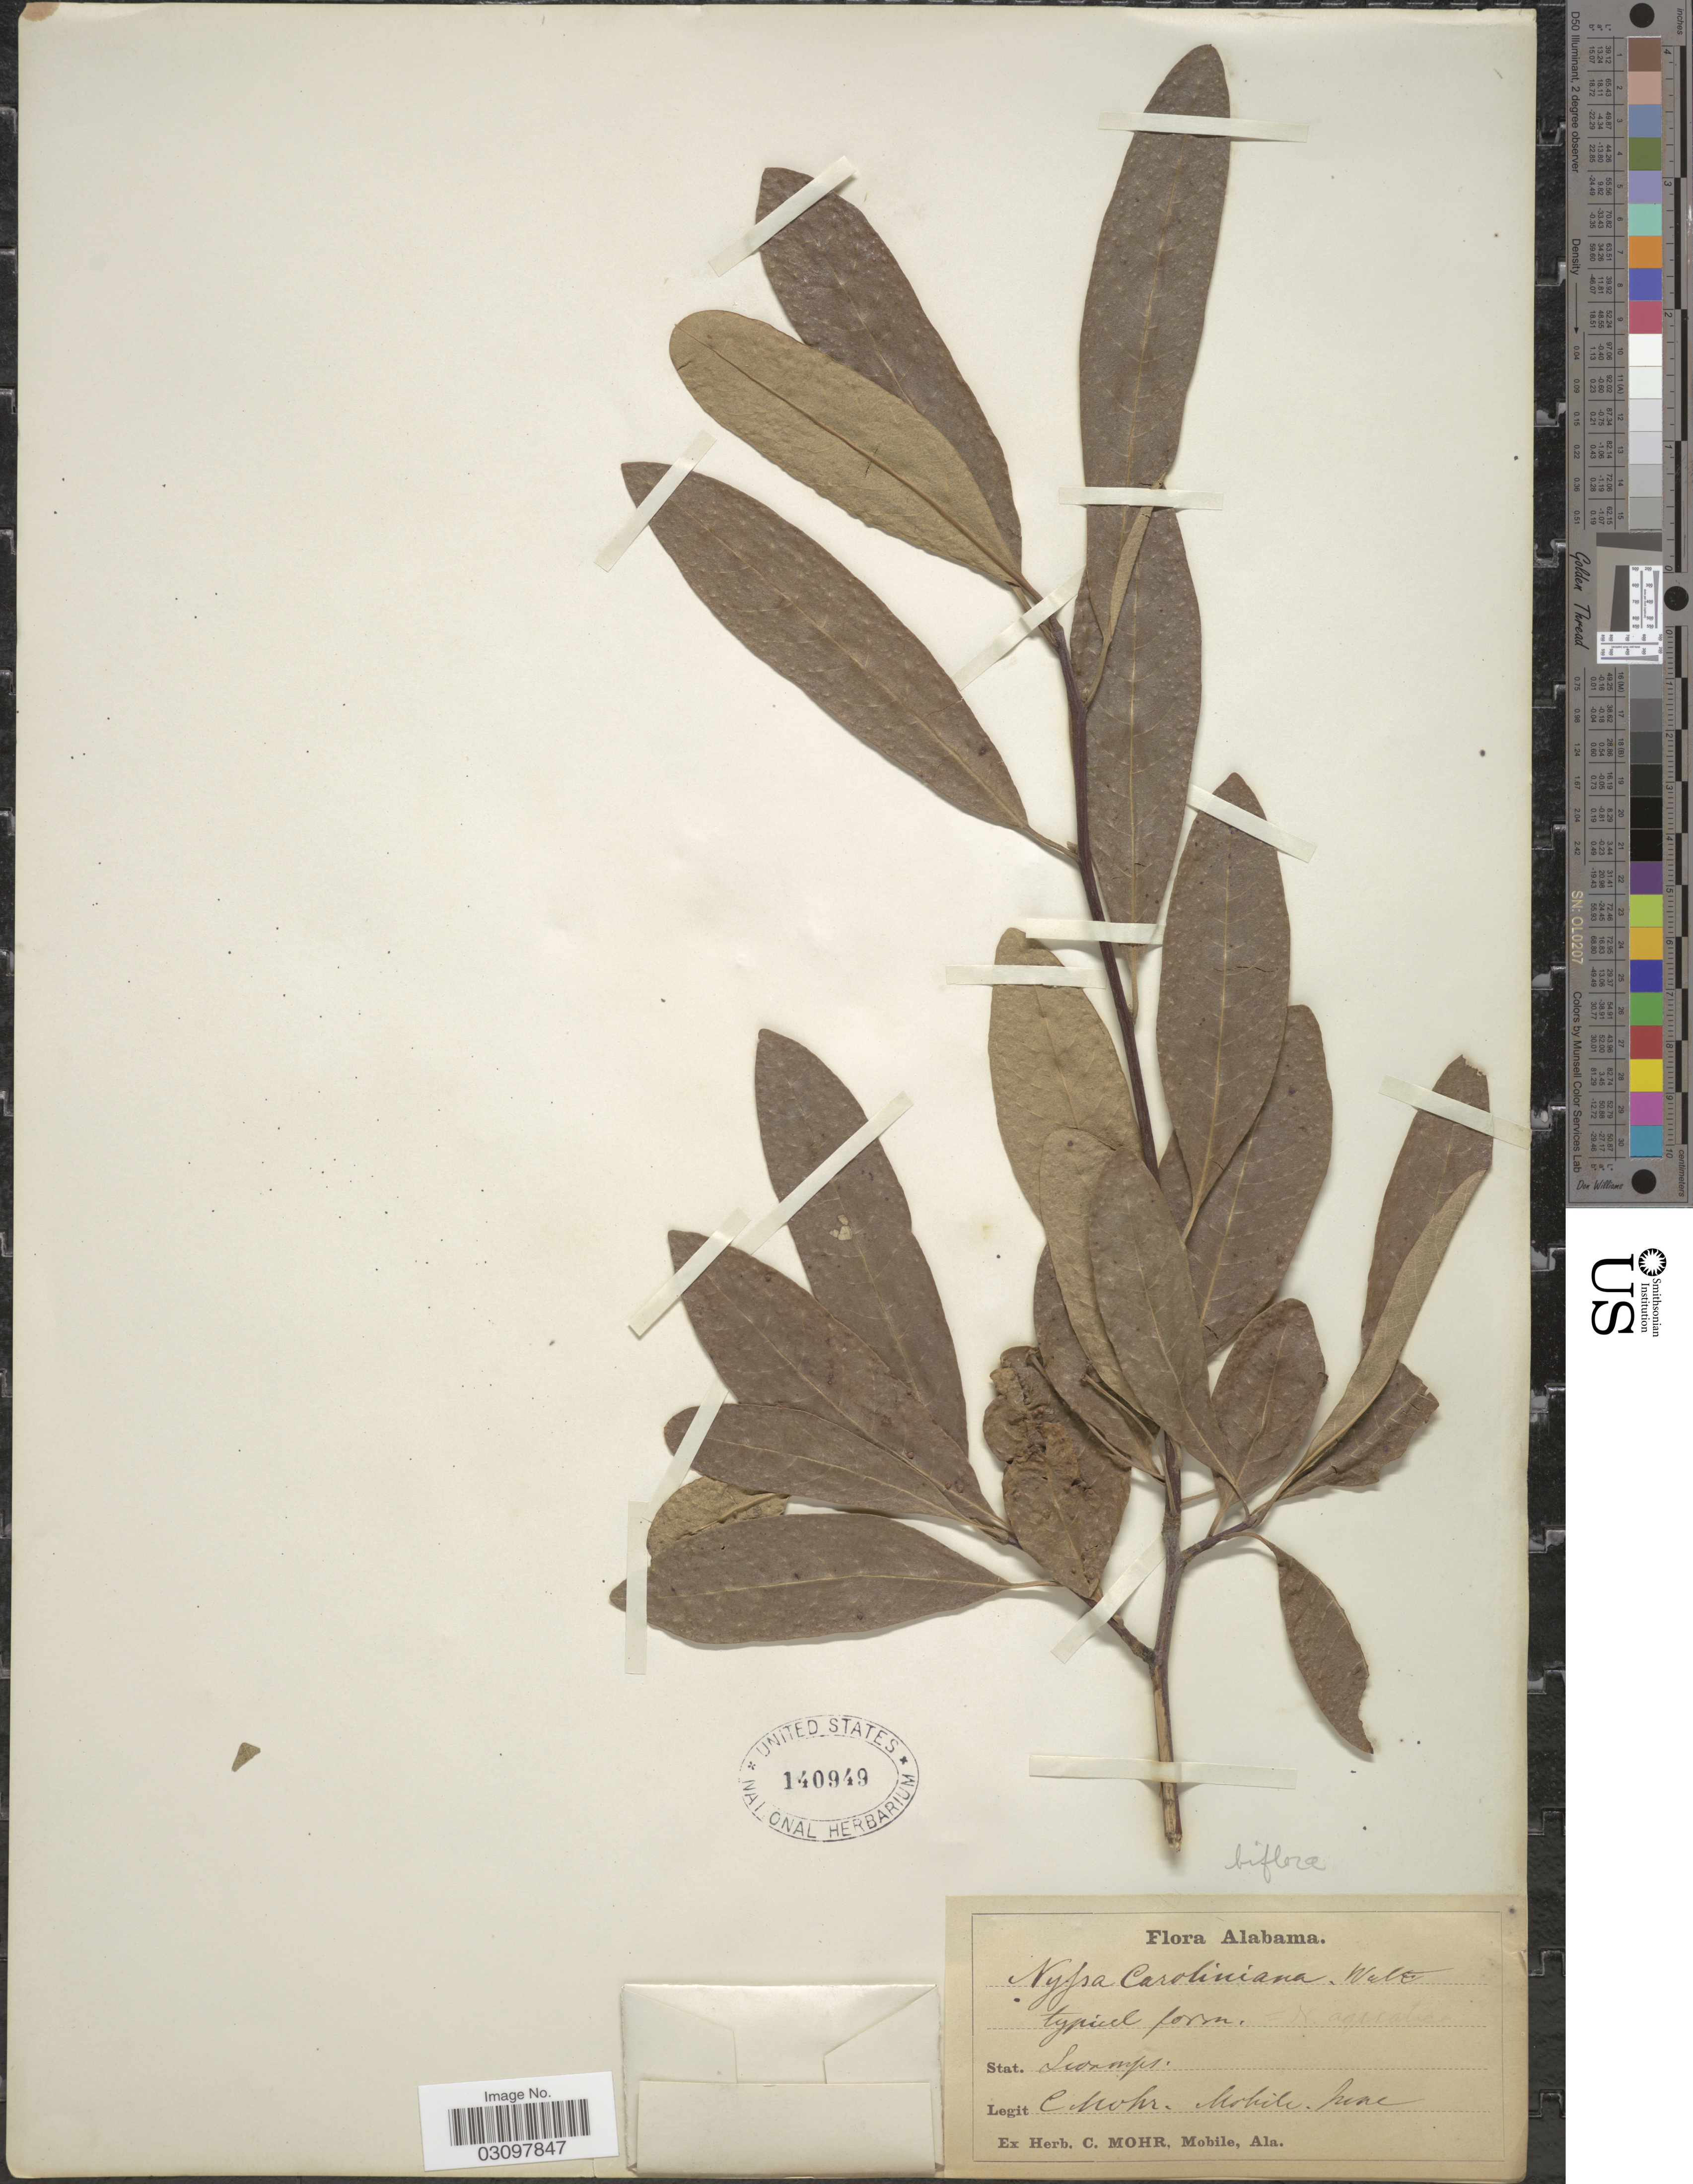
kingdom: Plantae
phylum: Tracheophyta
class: Magnoliopsida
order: Cornales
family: Nyssaceae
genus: Nyssa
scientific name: Nyssa biflora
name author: Walter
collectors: C. T. Mohr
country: United States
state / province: Alabama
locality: Mobile.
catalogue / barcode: US 140949